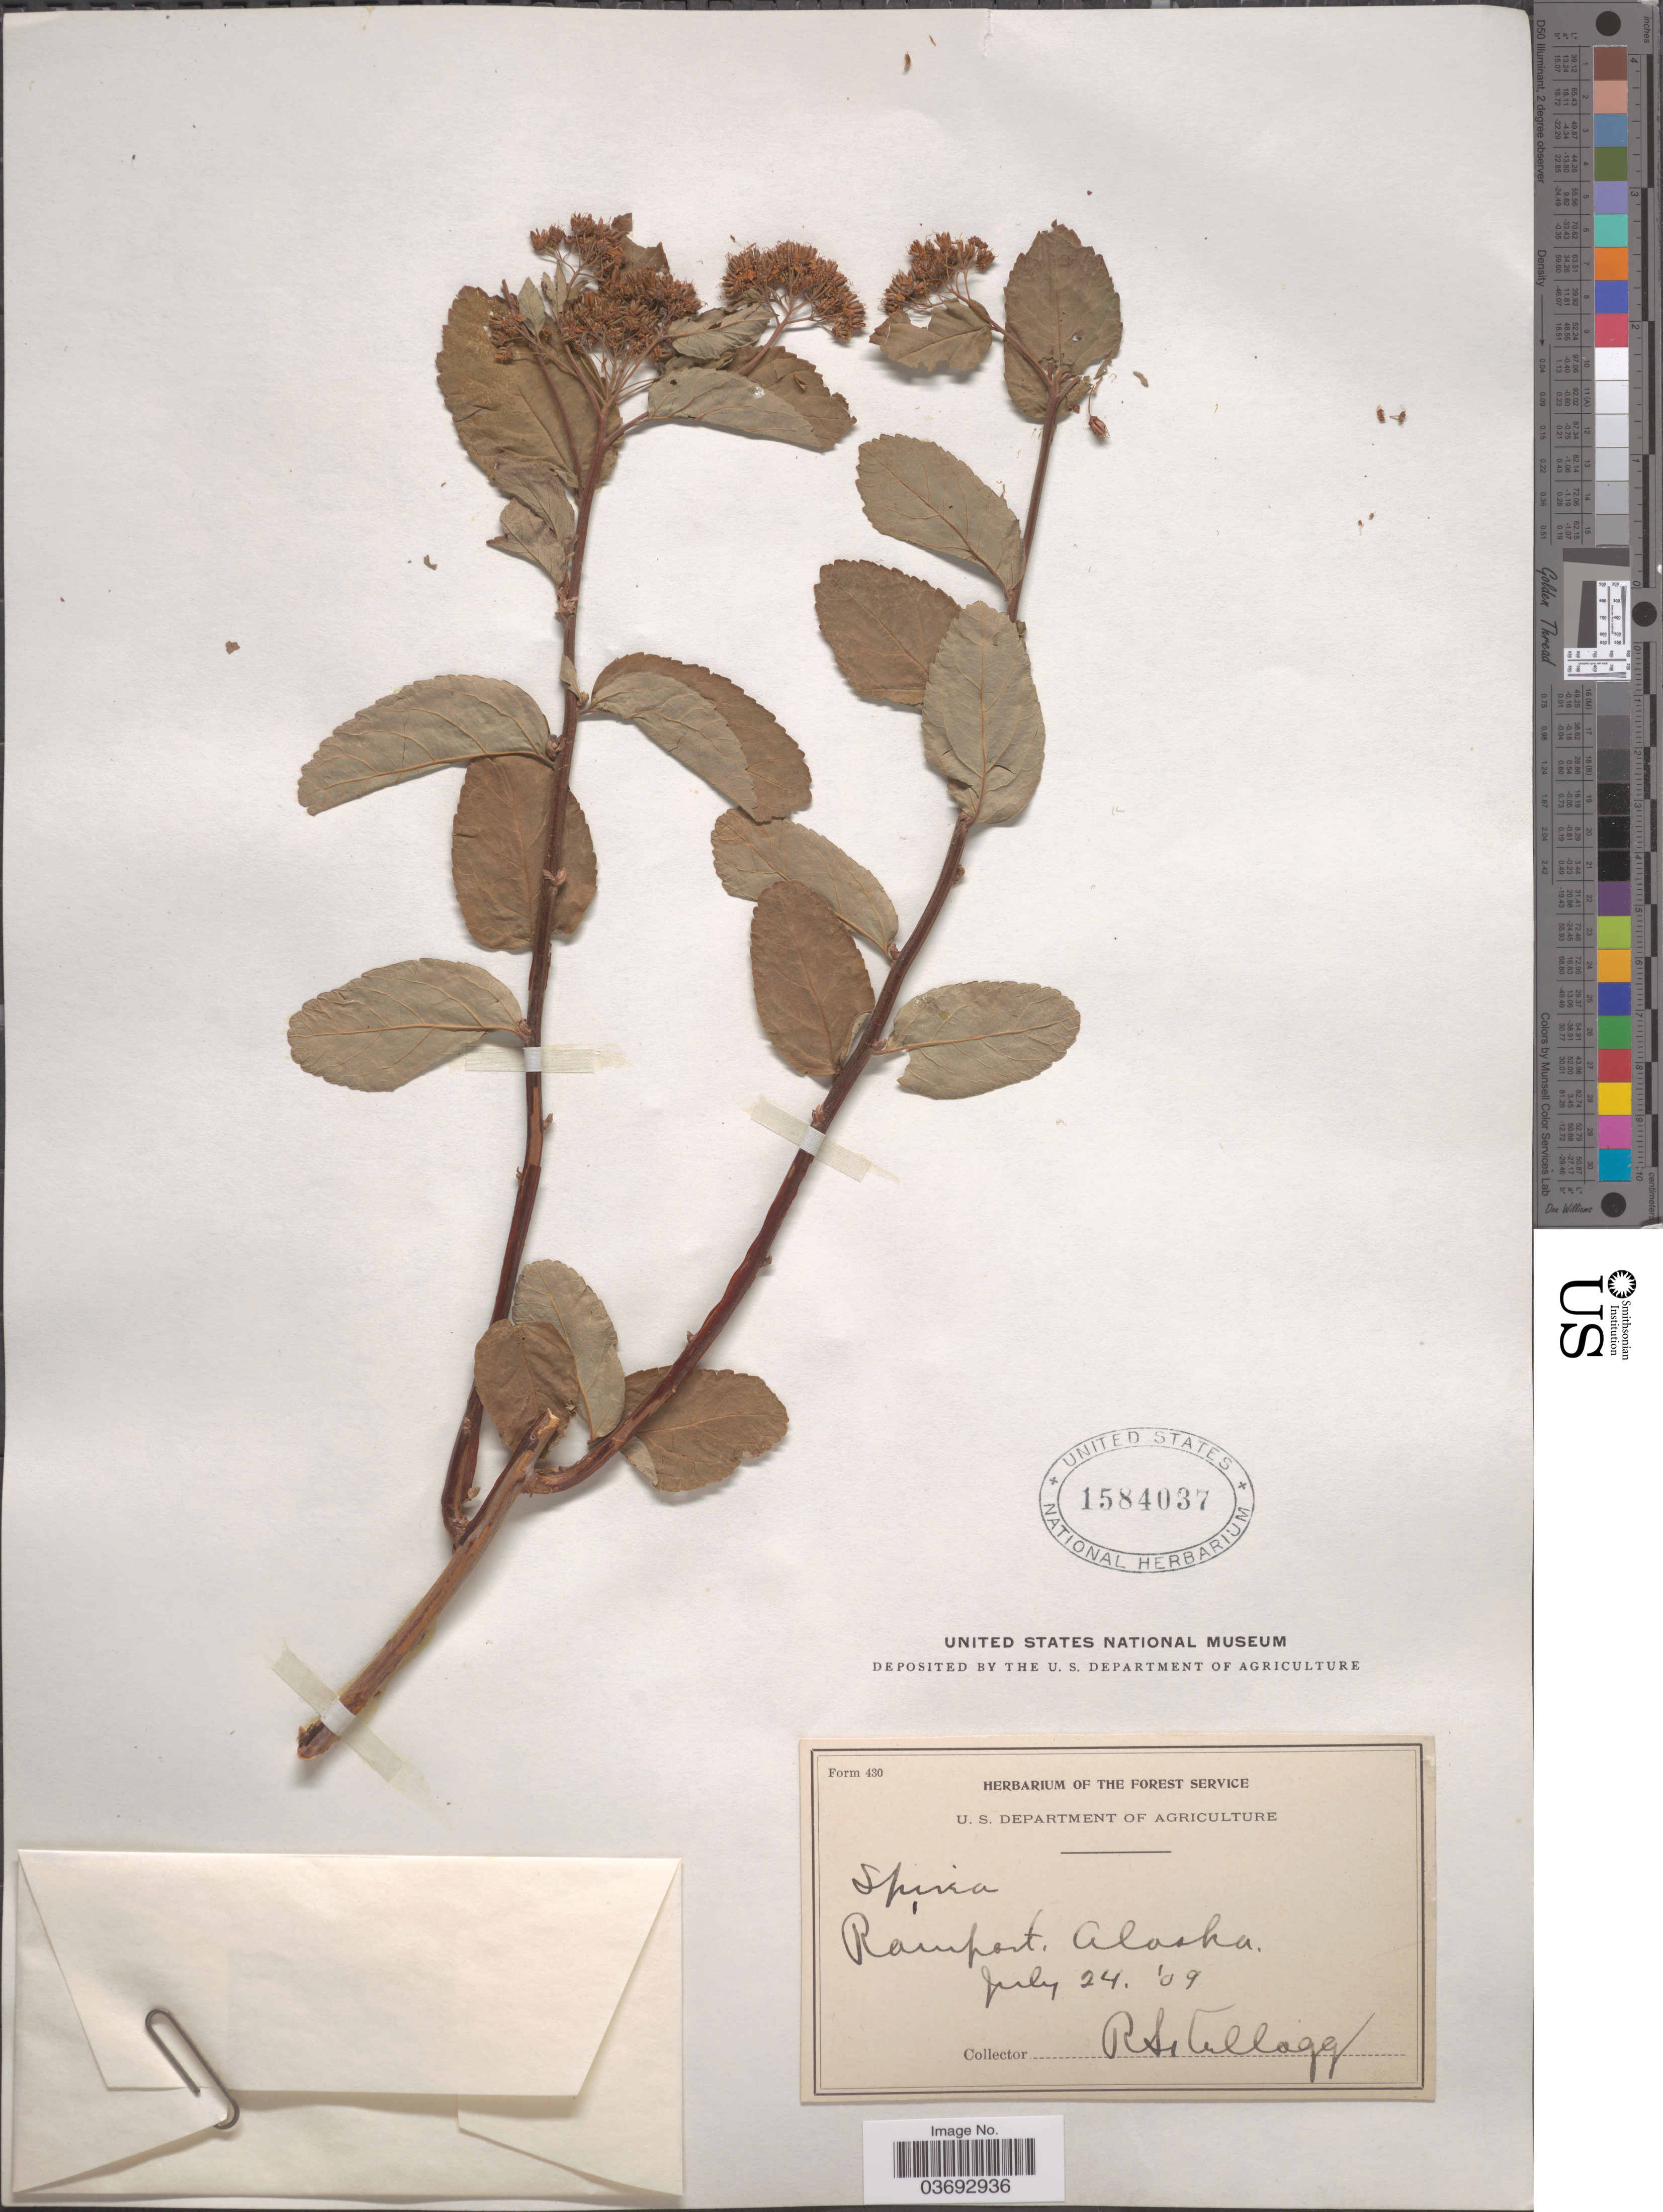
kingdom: Plantae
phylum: Tracheophyta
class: Magnoliopsida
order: Rosales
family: Rosaceae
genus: Spiraea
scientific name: Spiraea stevenii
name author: (C.K. Schneid.) Rydb.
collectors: R. Kellogg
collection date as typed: Transcribed d/m/y: 24/7/9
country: United States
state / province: Alaska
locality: Rampart.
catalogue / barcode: US 1584037